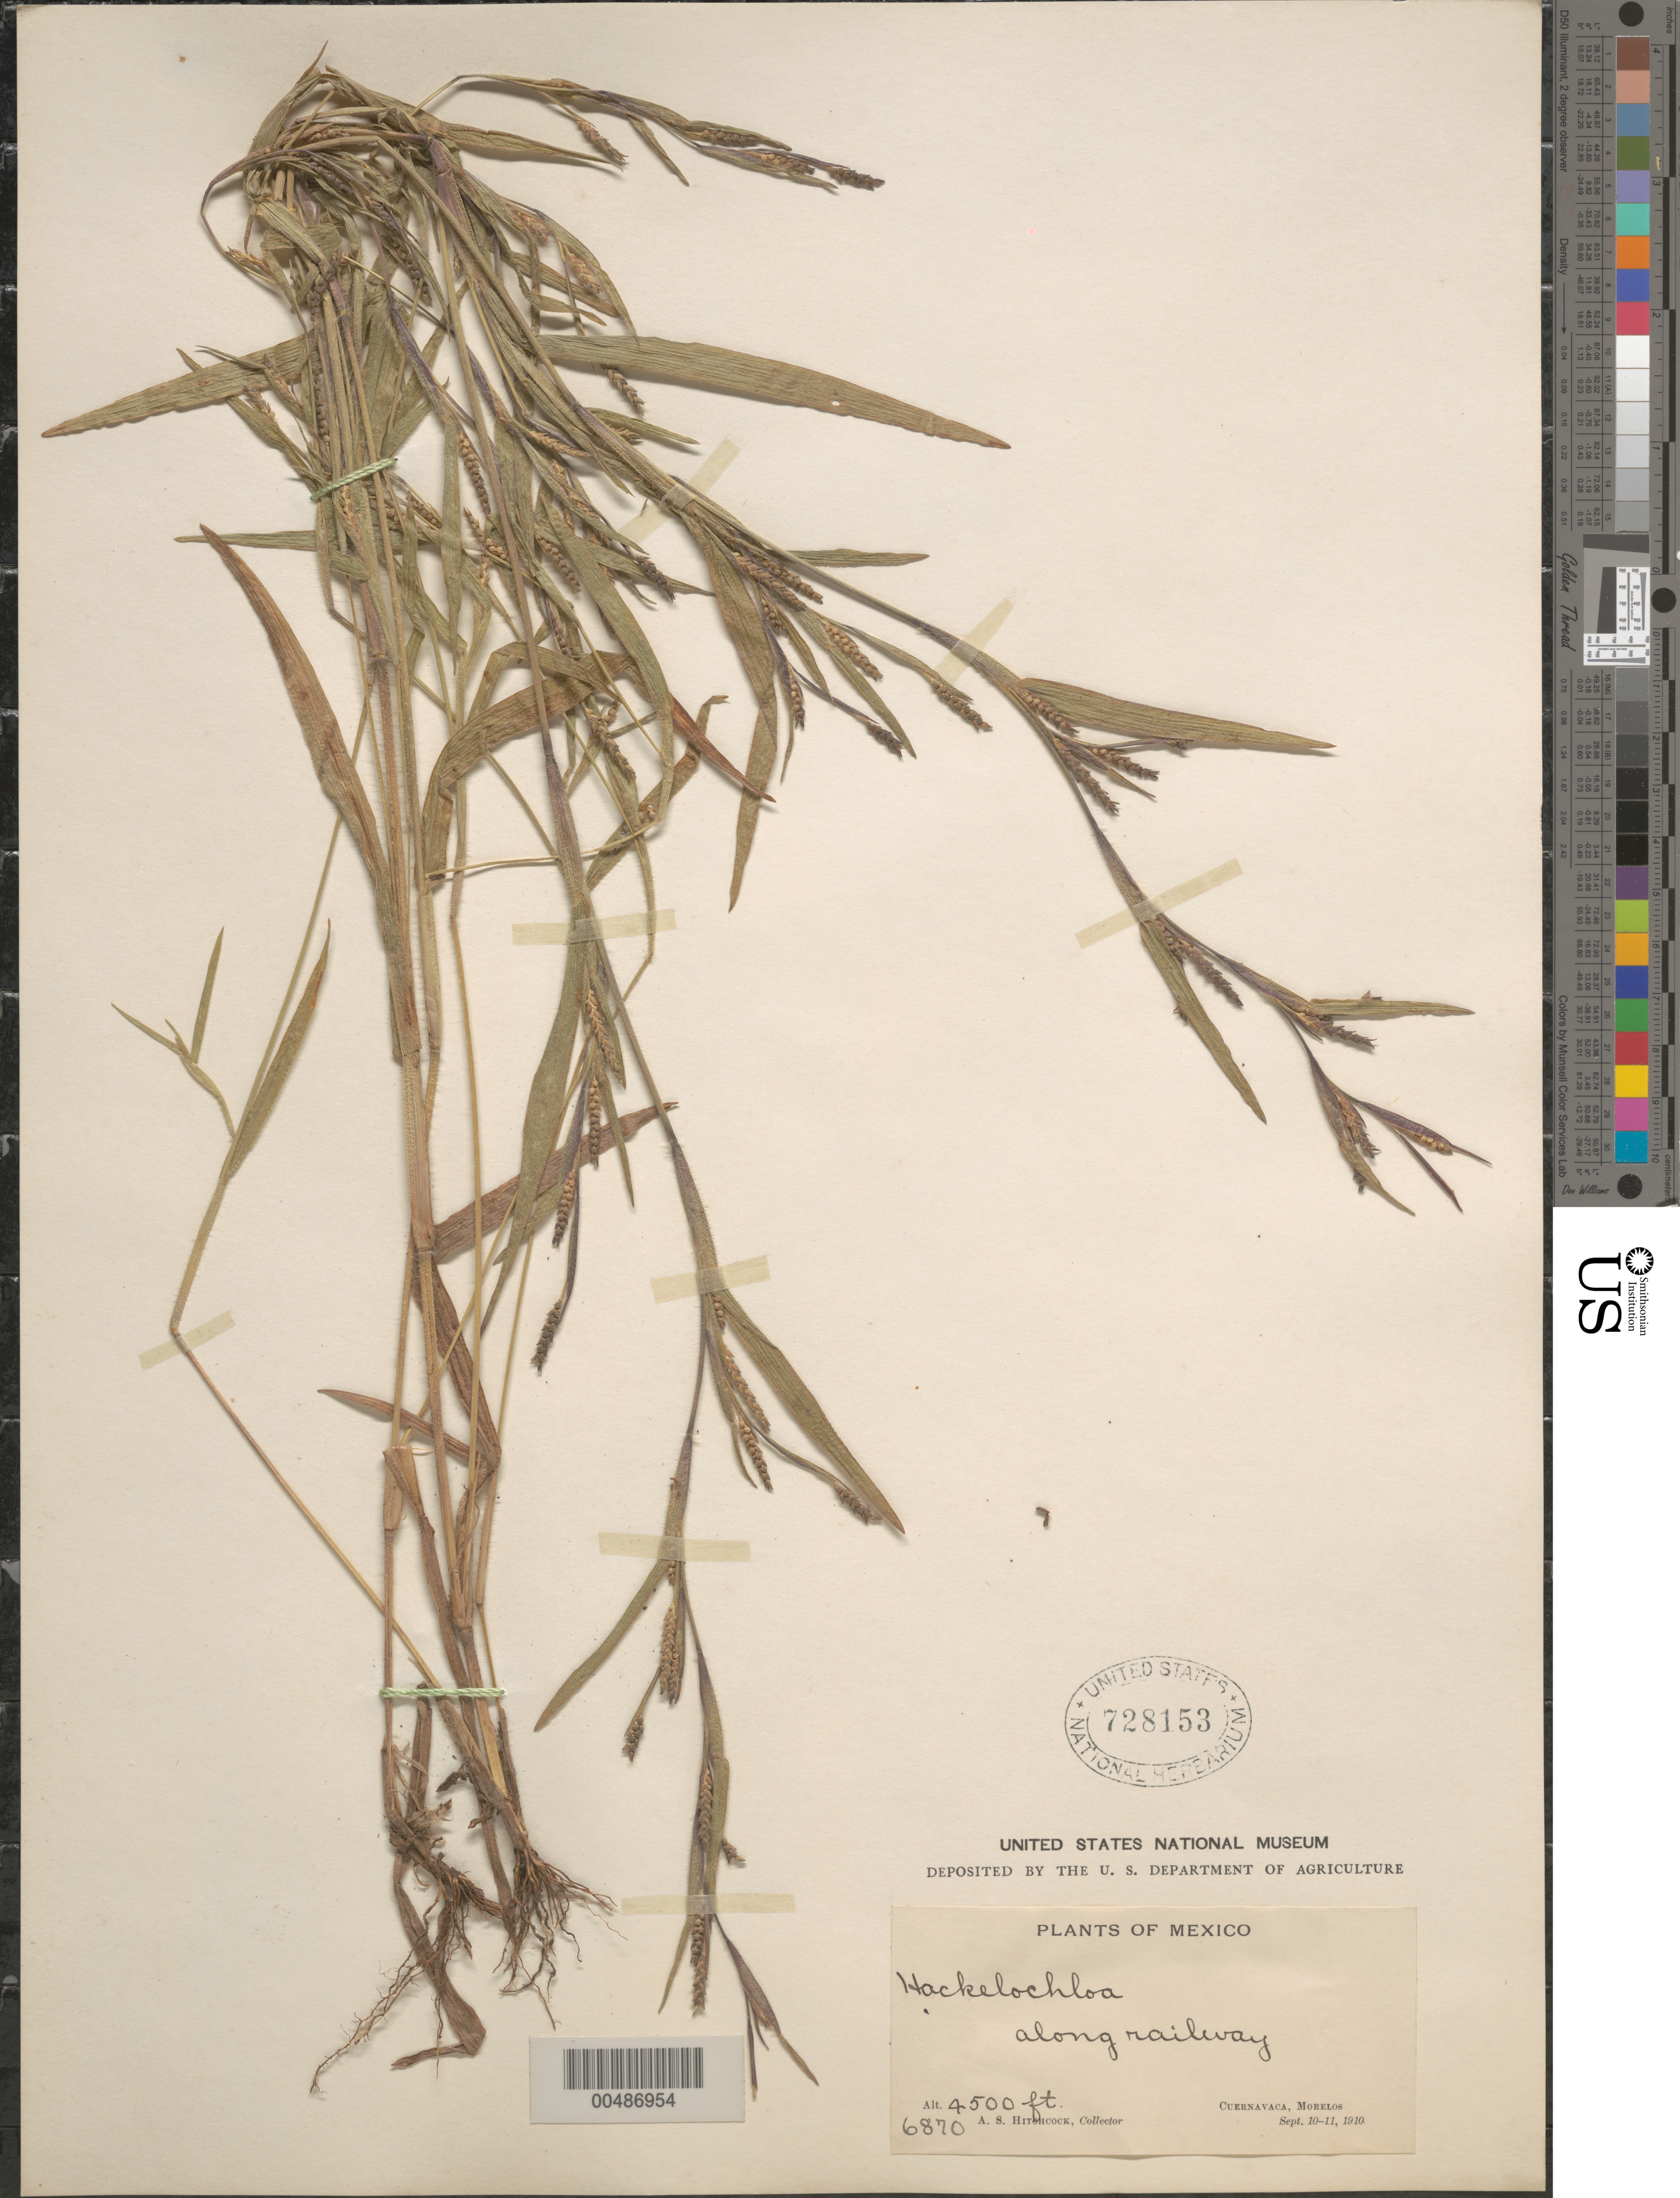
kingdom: Plantae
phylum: Tracheophyta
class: Liliopsida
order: Poales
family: Poaceae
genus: Hackelochloa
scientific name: Hackelochloa granularis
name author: (L.) Kuntze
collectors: A. S. Hitchcock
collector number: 6870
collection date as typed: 10 Sep 1910 to 11 Sep 1910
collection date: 1910-09-11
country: Mexico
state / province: Morelos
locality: Cuernavaca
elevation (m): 1372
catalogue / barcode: US 728153